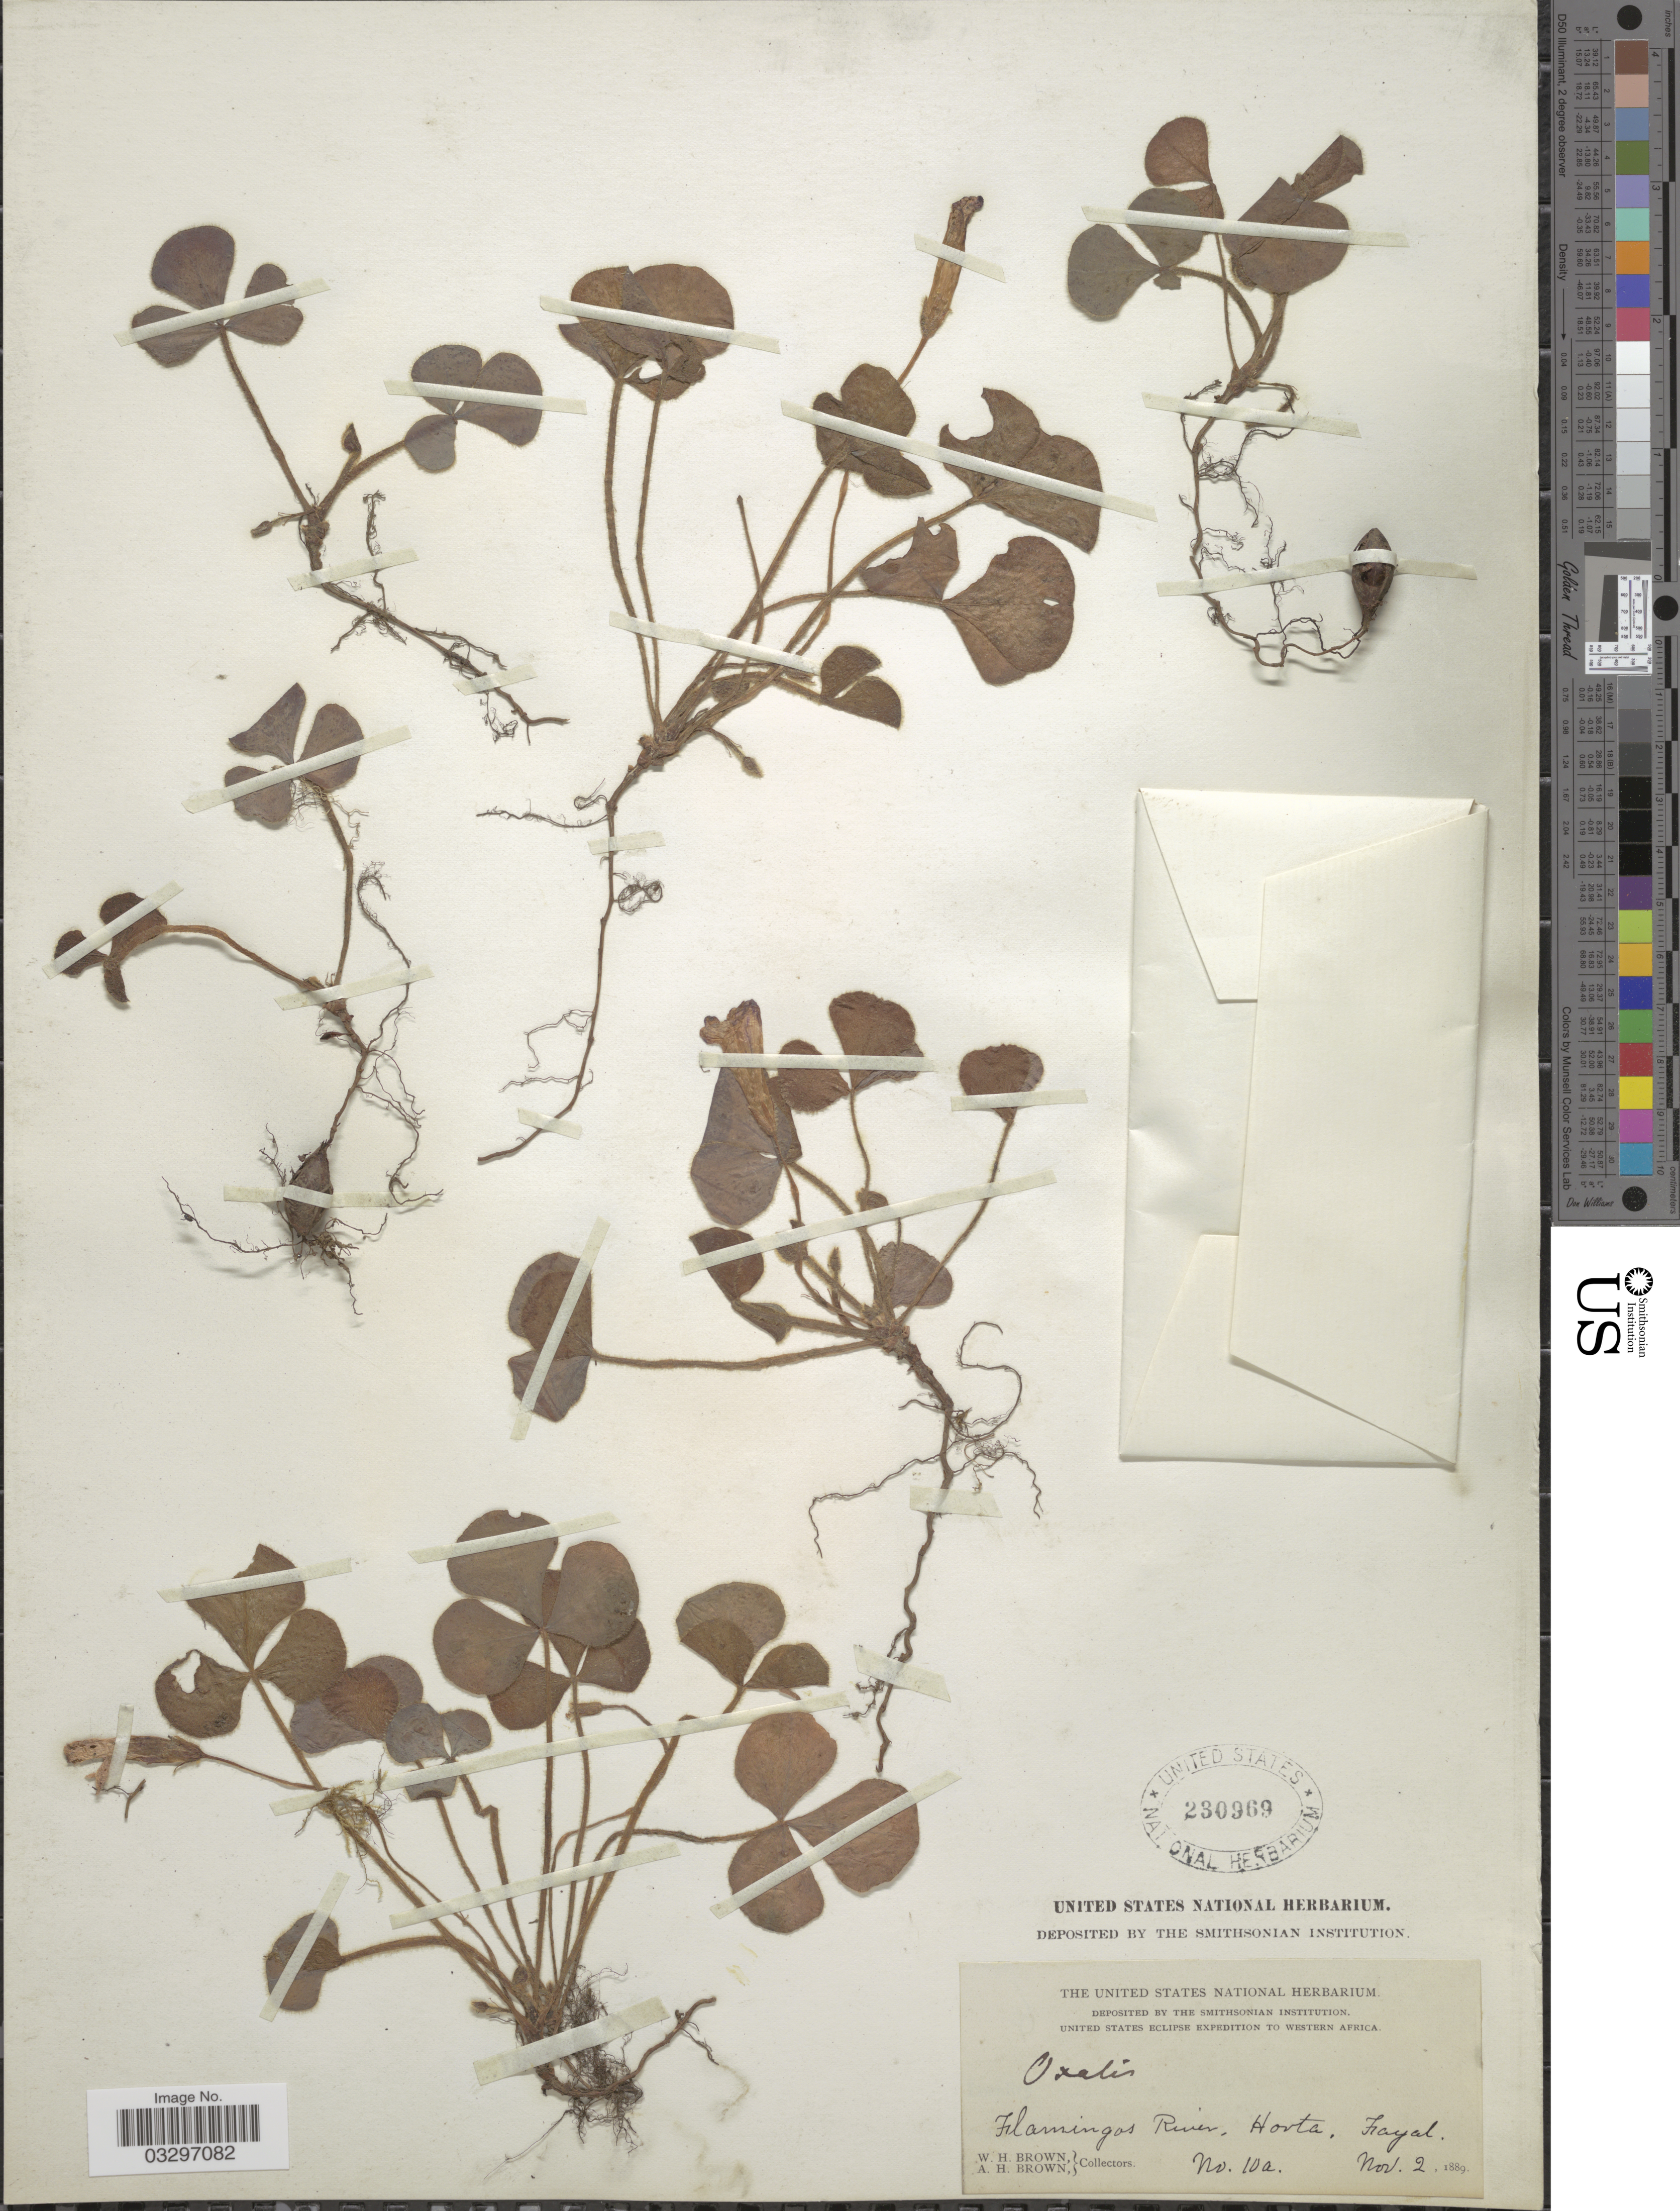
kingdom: Plantae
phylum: Tracheophyta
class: Magnoliopsida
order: Oxalidales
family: Oxalidaceae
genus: Oxalis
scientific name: Oxalis sp.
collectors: W. H. Brown & A. H. Brown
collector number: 10a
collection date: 1889-11-02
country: Portugal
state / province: Azores (Aut. Reg.)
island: Faial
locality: Flamingos River, Horta, Fayal.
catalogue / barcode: US 230969